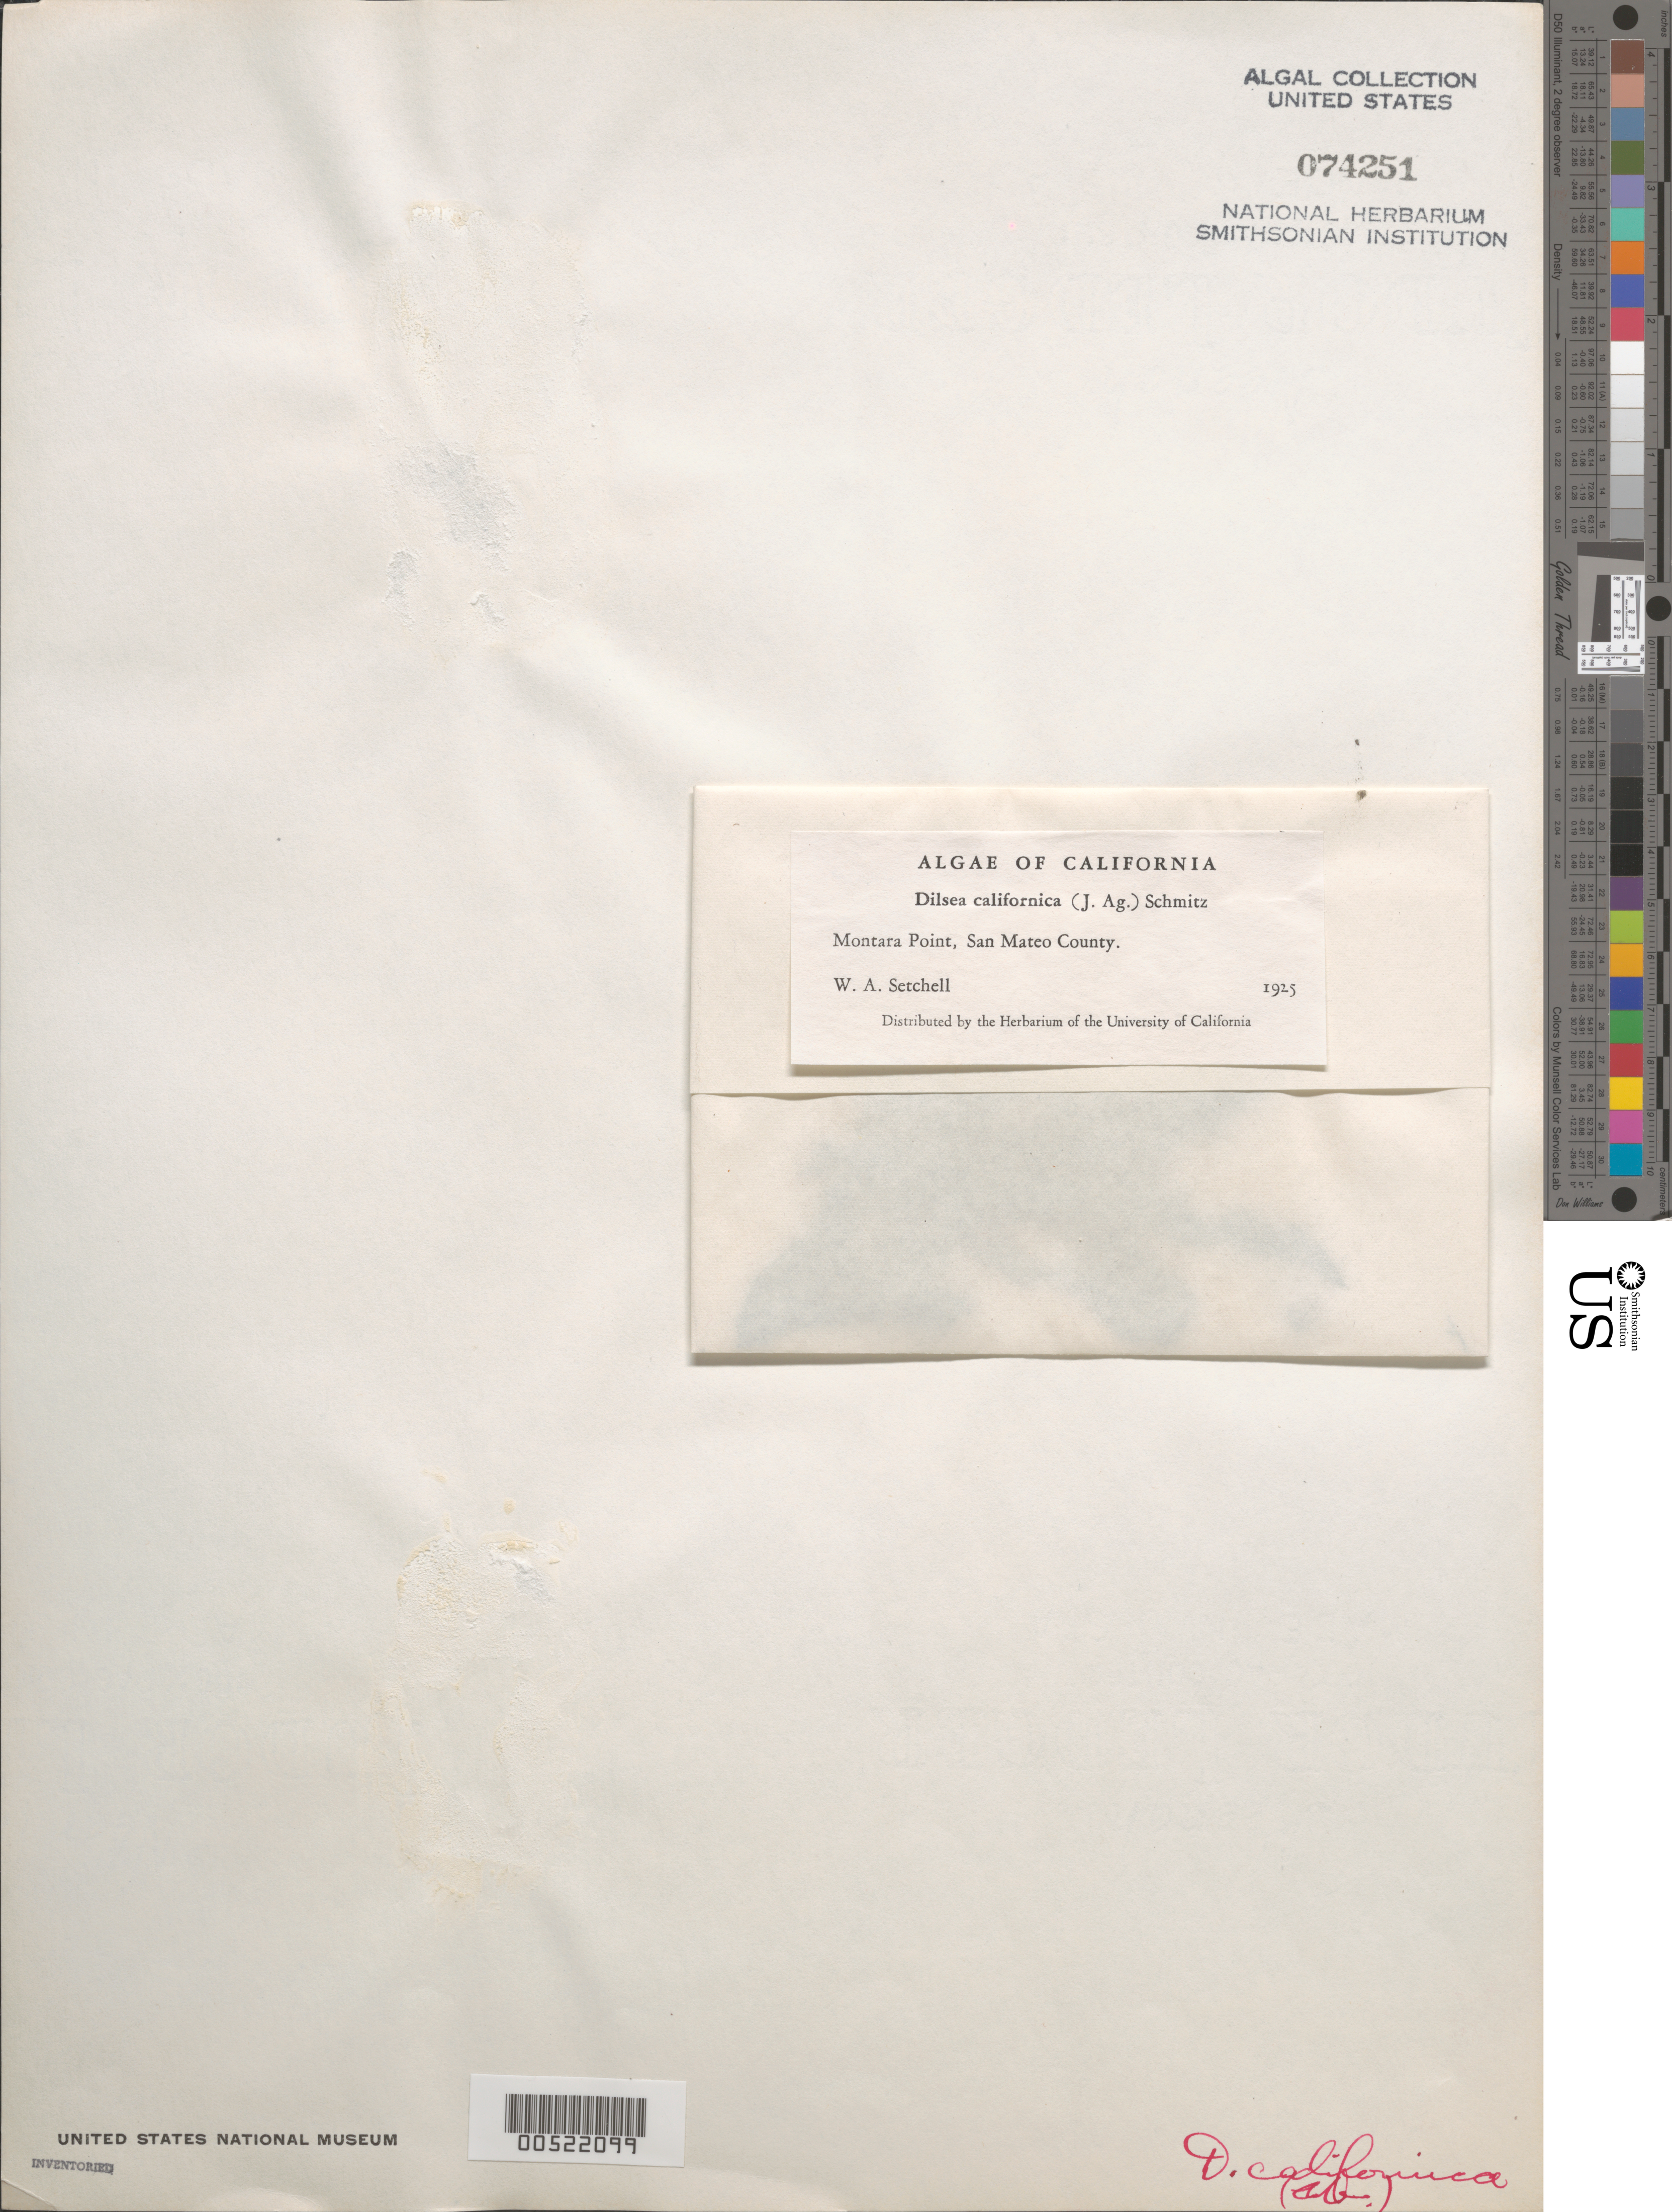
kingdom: Plantae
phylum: Rhodophyta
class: Florideophyceae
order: Gigartinales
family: Dumontiaceae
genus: Dilsea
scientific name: Dilsea californica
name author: (J. Agardh) Kuntze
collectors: W. Setchell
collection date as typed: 1925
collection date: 1925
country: United States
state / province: California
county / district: San Mateo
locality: Montara Point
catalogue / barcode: US 74251